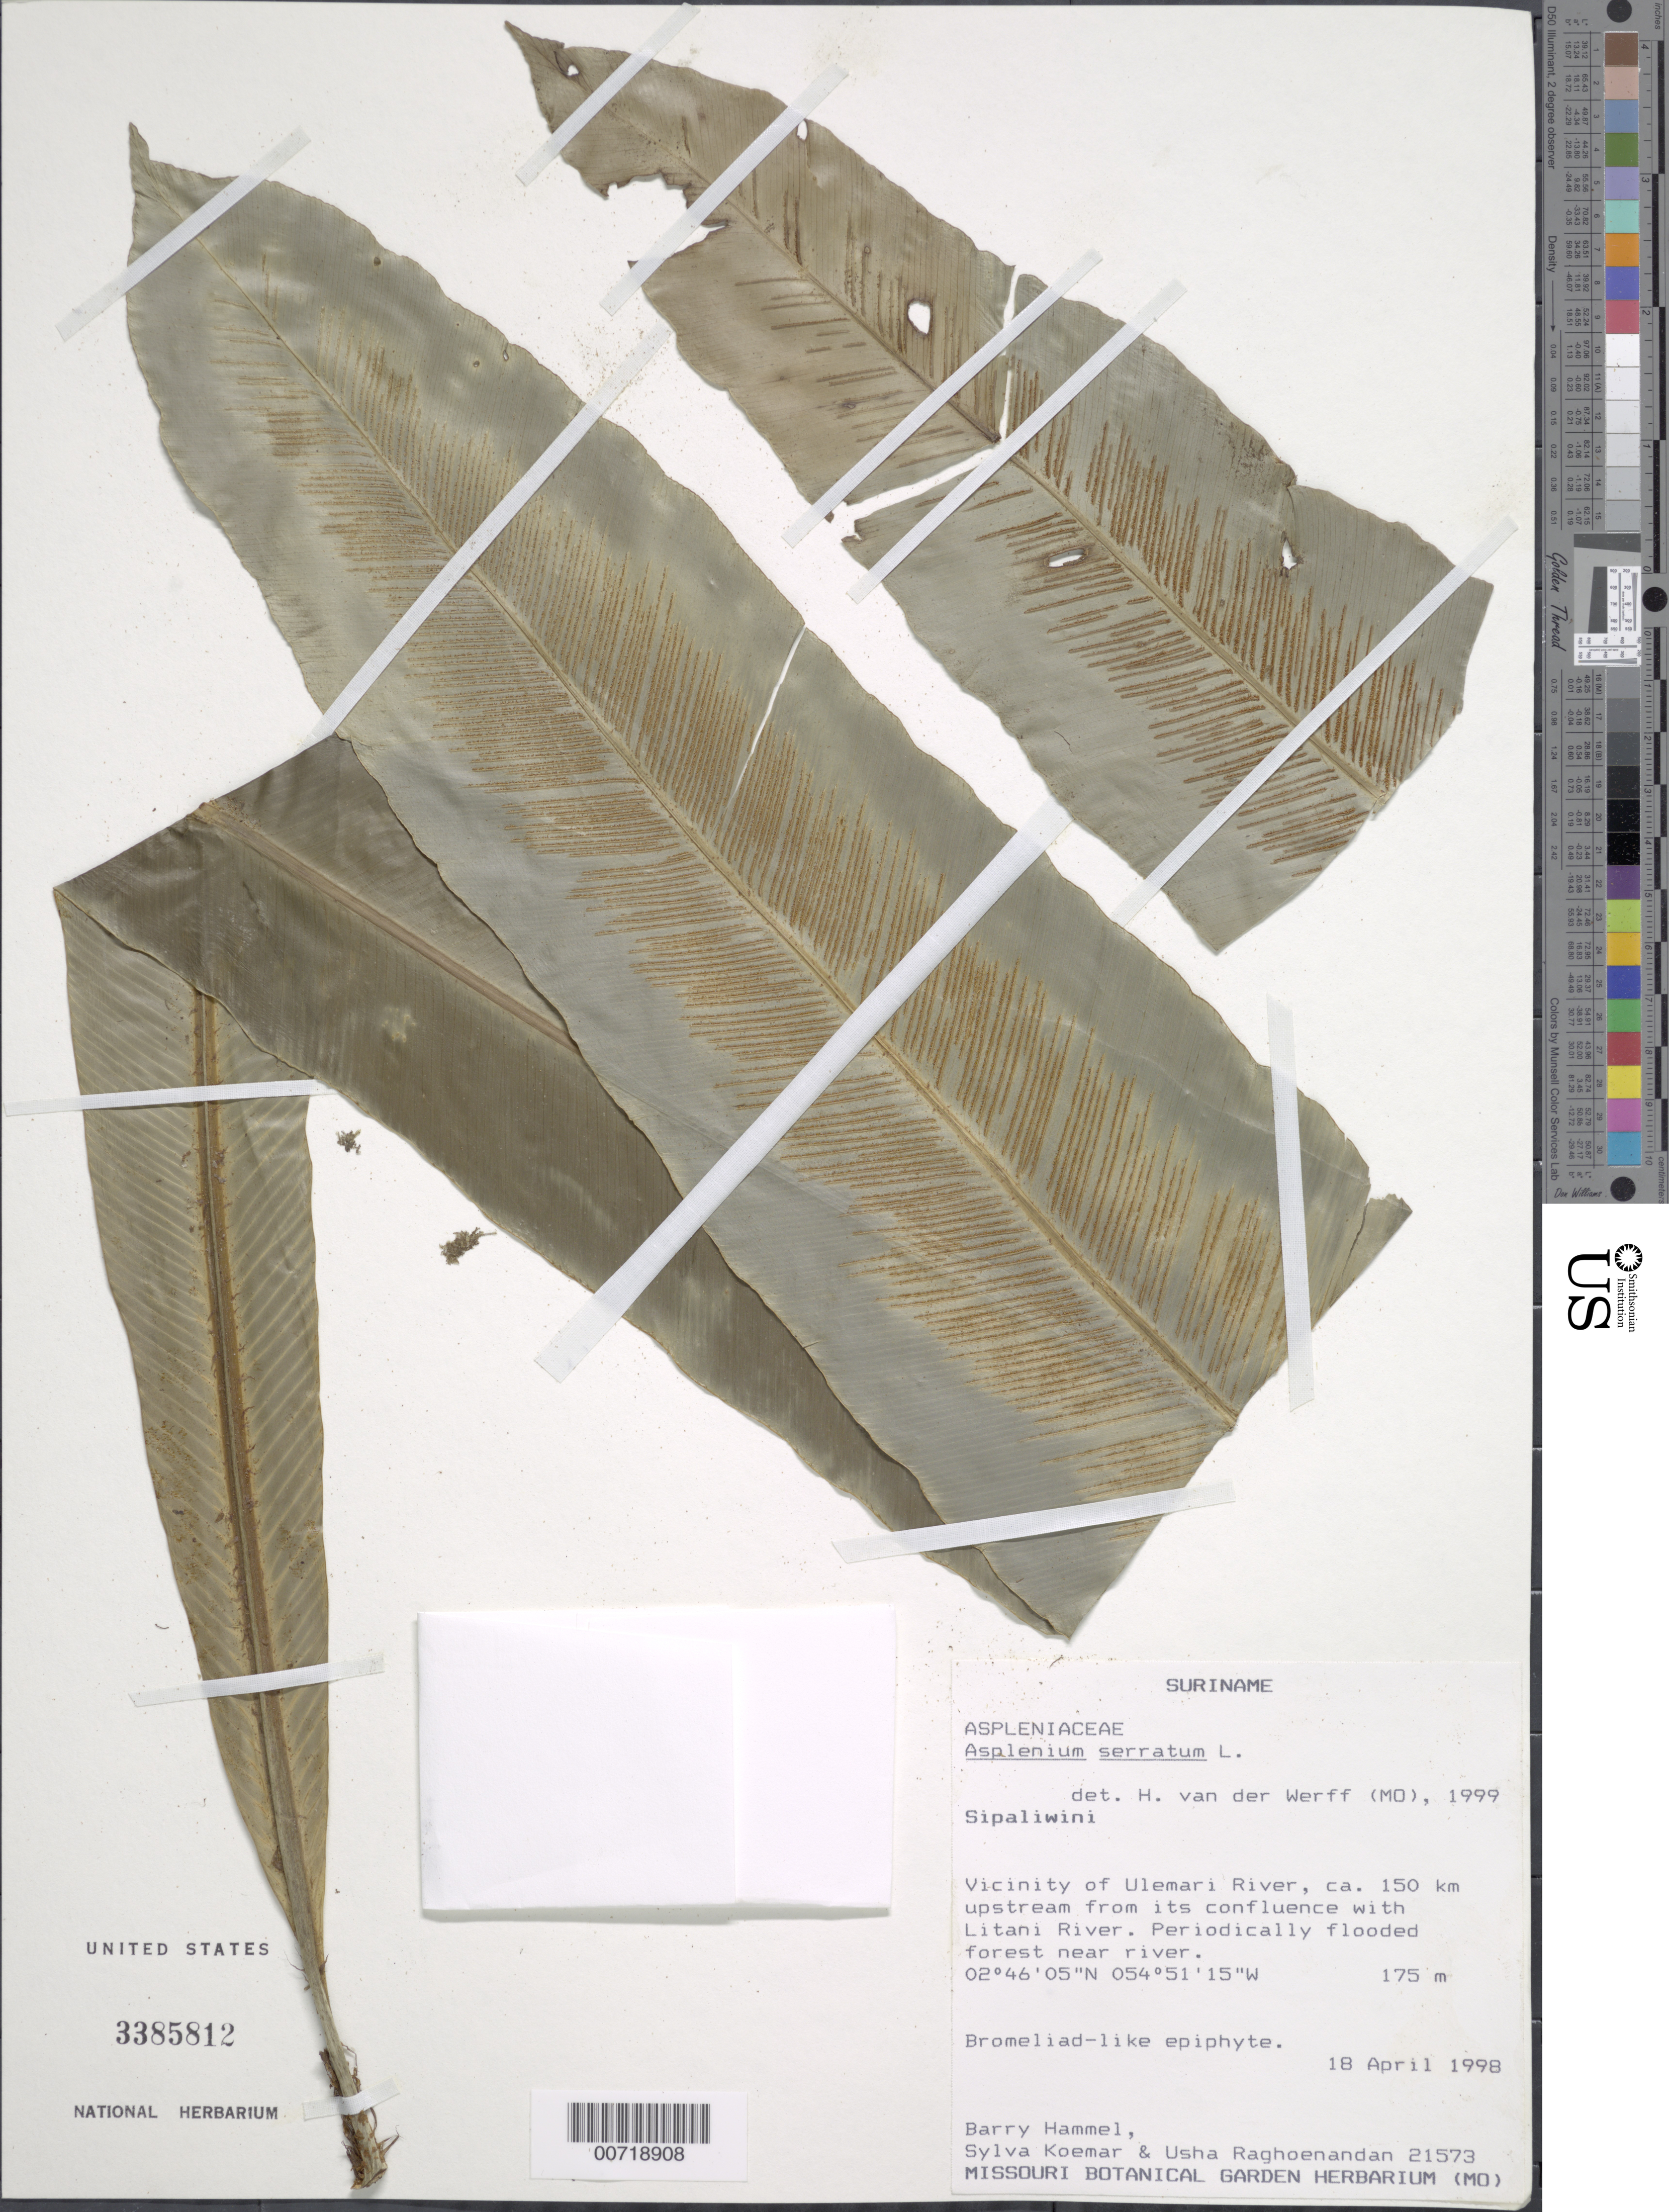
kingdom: Plantae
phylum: Tracheophyta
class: Polypodiopsida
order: Polypodiales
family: Aspleniaceae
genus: Asplenium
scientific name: Asplenium serratum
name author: L.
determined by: van der Werff, H., (MO), Missouri Botanical Garden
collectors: B. Hammel, S. Koemar & U. Raghoenandan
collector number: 21573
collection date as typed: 18-Apr-98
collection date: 1998-04-18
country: Suriname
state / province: Sipaliwini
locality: Ulemari R., ca. 150 km upstream from confl. with Litani R.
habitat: Periodically flooded forest near river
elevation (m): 175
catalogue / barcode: US 3385812